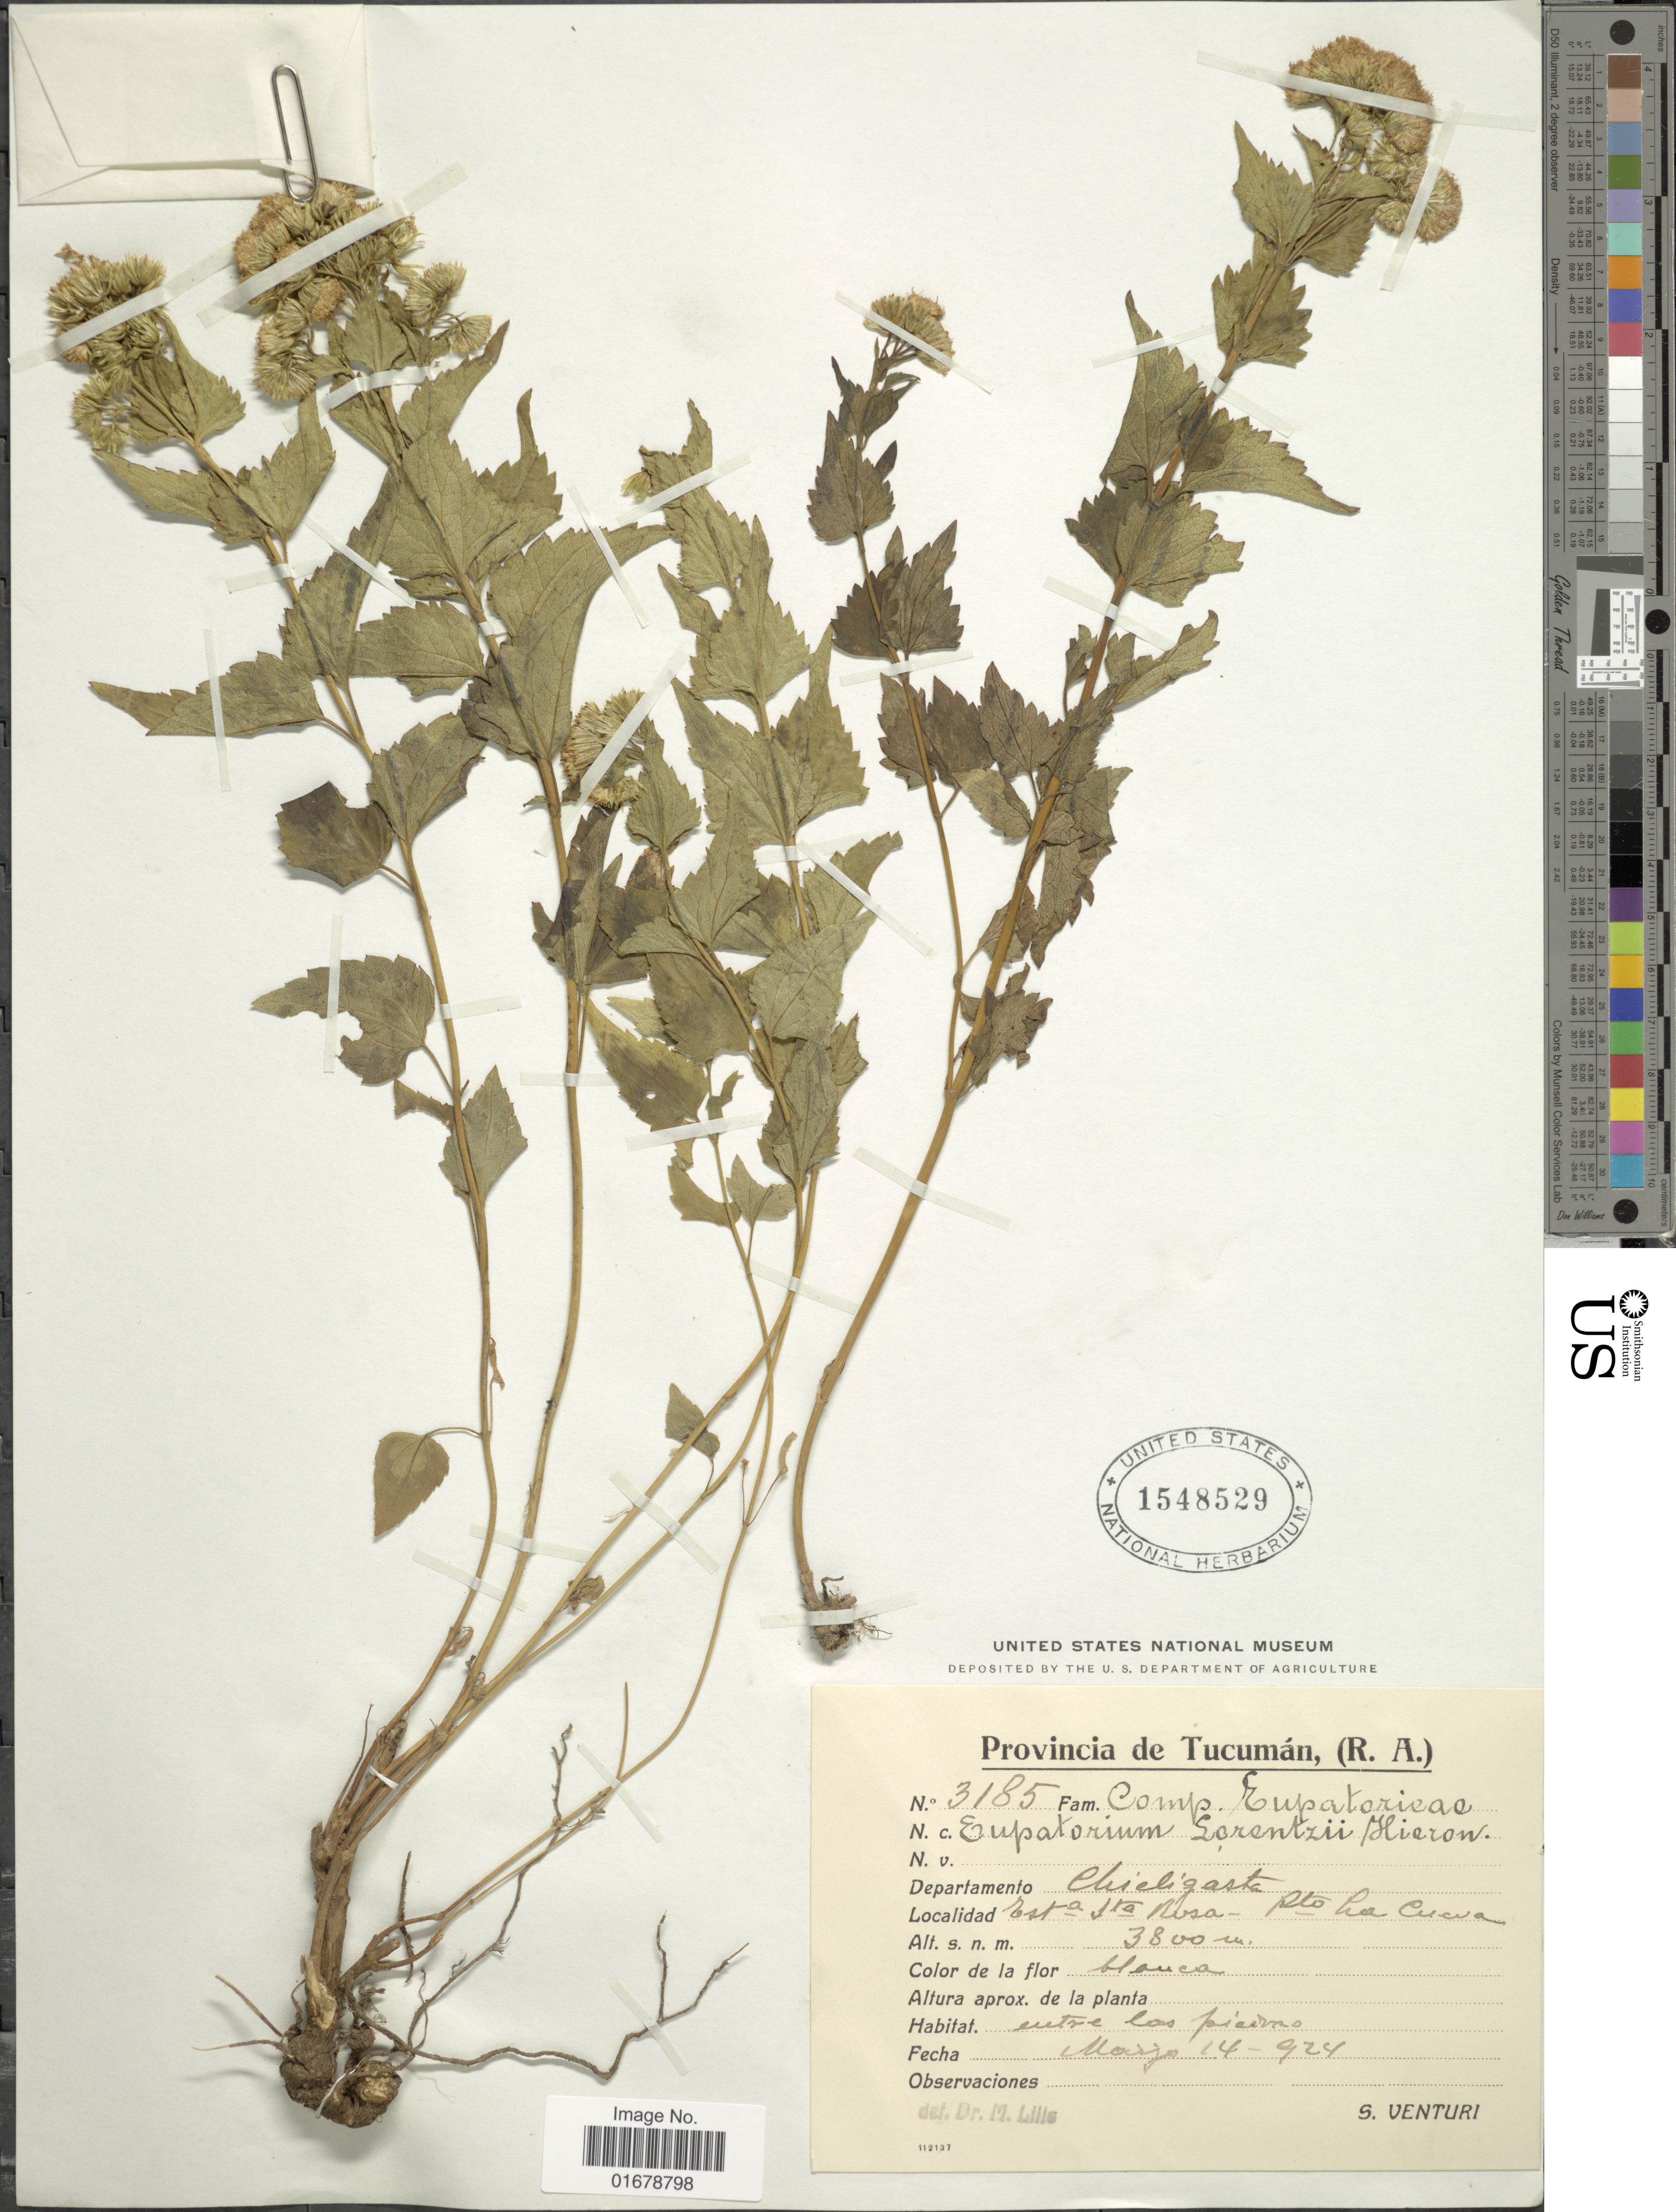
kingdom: Plantae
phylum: Tracheophyta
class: Magnoliopsida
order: Asterales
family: Asteraceae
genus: Ageratina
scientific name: Ageratina lorentzii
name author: (Hieron.) R.M. King & H. Rob.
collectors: S. Venturi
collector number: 3185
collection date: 1924-03-14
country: Argentina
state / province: Tucuman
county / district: Chicligasta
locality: Est- a Sta Rosa - Pto La Cueva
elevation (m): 3800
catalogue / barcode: US 1548529